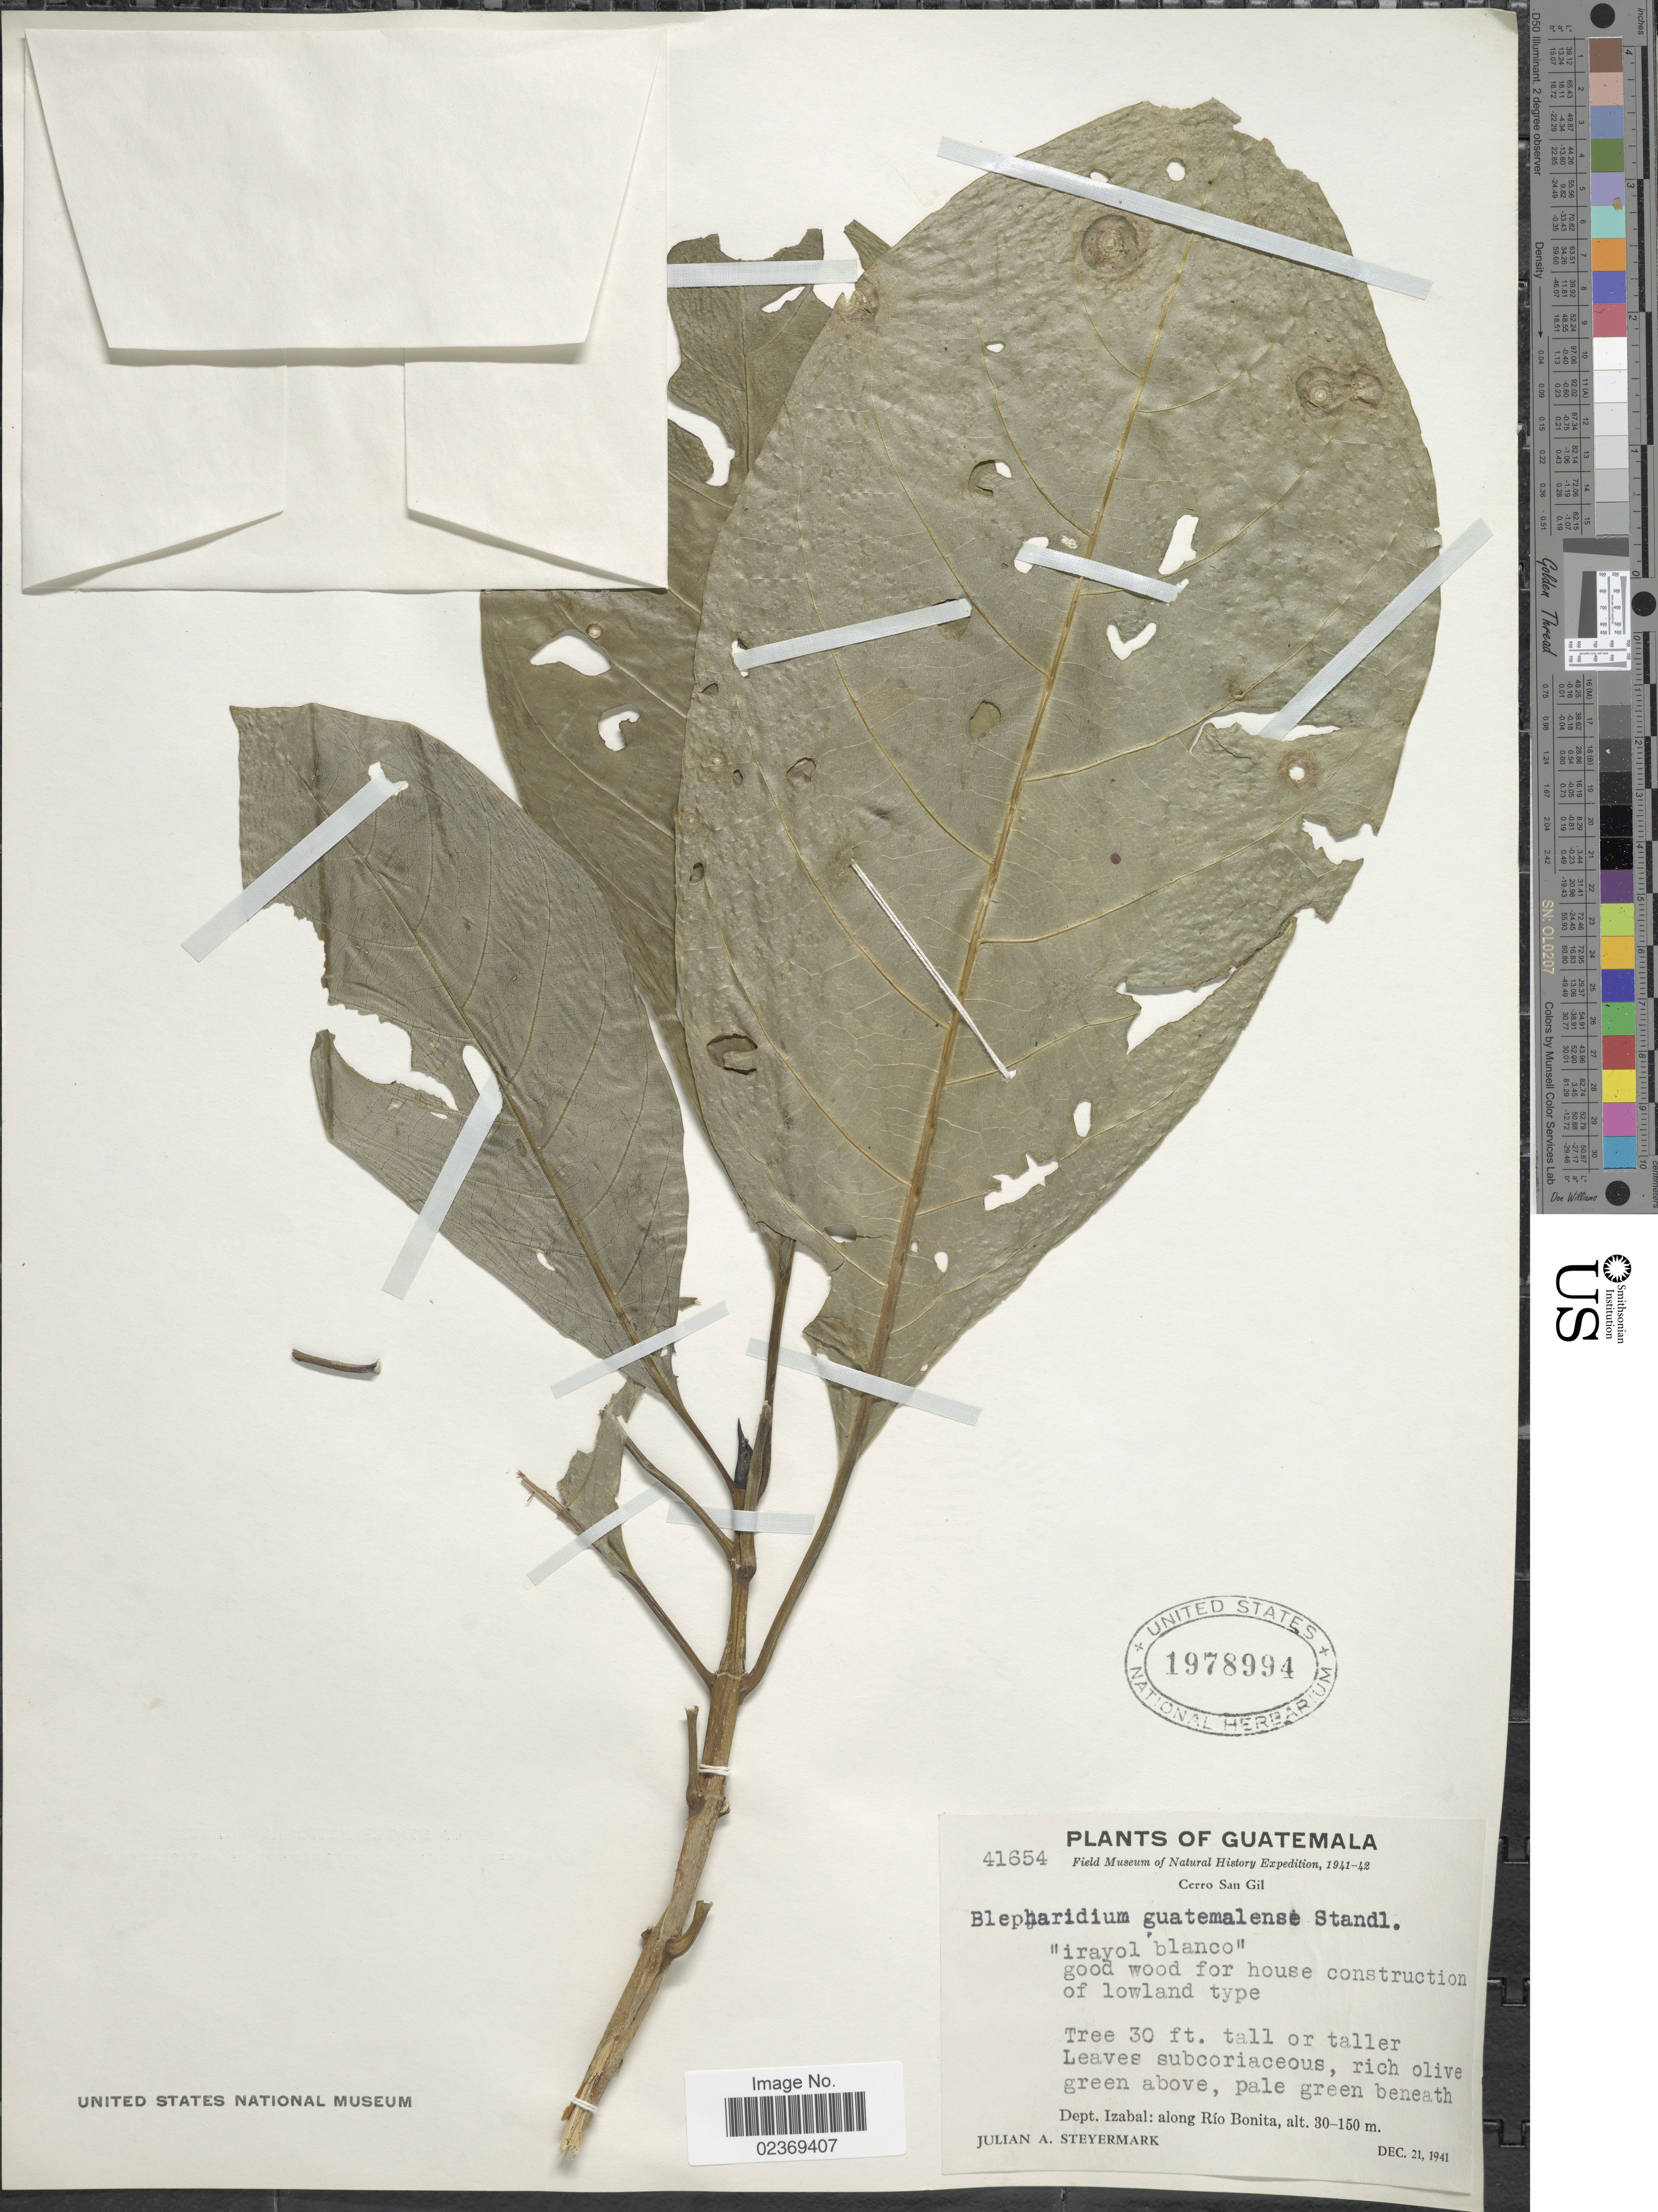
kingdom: Plantae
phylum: Tracheophyta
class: Magnoliopsida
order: Gentianales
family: Rubiaceae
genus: Blepharidium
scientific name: Blepharidium guatemalense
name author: Standl.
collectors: J. Steyermark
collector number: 41654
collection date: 1941-12-21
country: Guatemala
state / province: Izabal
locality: Cerro San Gil, along Rio Bonita.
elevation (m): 30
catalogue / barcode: US 1978994